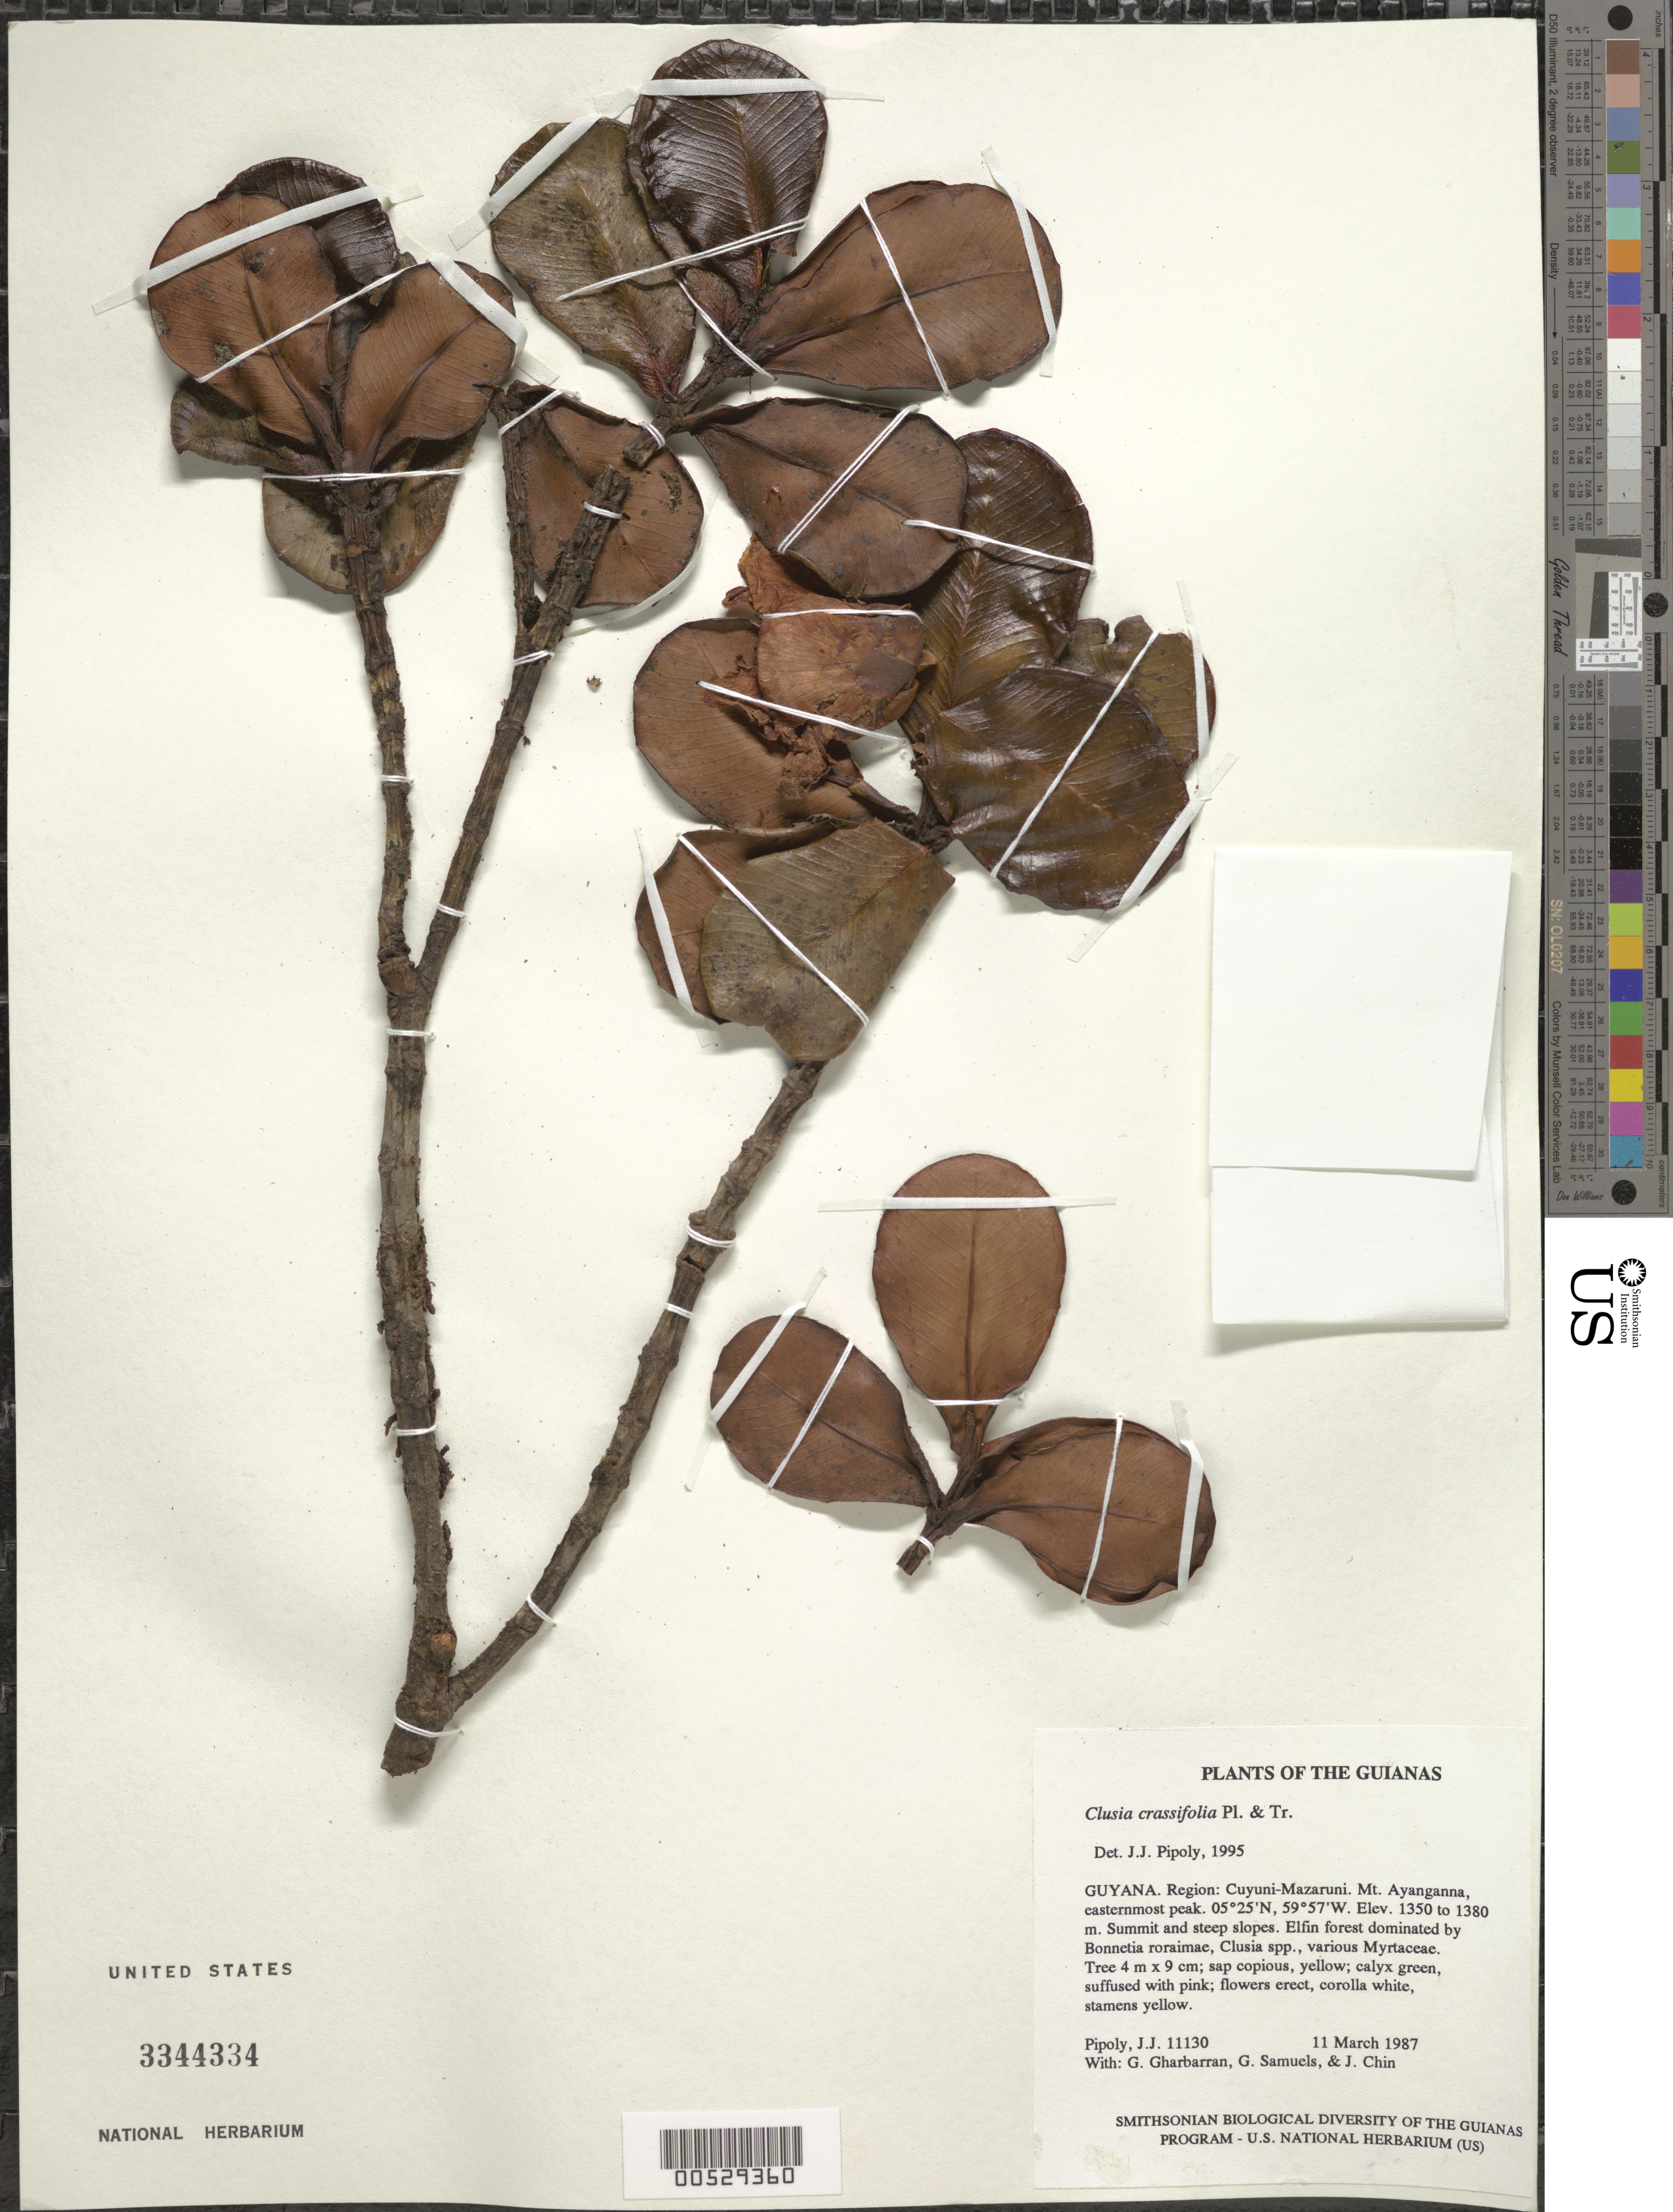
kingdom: Plantae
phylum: Tracheophyta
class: Magnoliopsida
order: Malpighiales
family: Clusiaceae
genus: Clusia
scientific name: Clusia crassifolia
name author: Planch. & Triana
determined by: Pipoly, J. J., III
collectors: J. J. Pipoly, G. Gharbarran, G. Samuels & J. Chin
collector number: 11130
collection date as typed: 11 March 1987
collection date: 1987-03-11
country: Guyana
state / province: Cuyuni-Mazaruni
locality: Mt. Ayanganna, easternmost peak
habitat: Summit and steep slopes. Elfin forest dominated by Bonnetia roraimae, Clusia spp., various Myrtaceae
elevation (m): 1350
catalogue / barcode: US 3344334